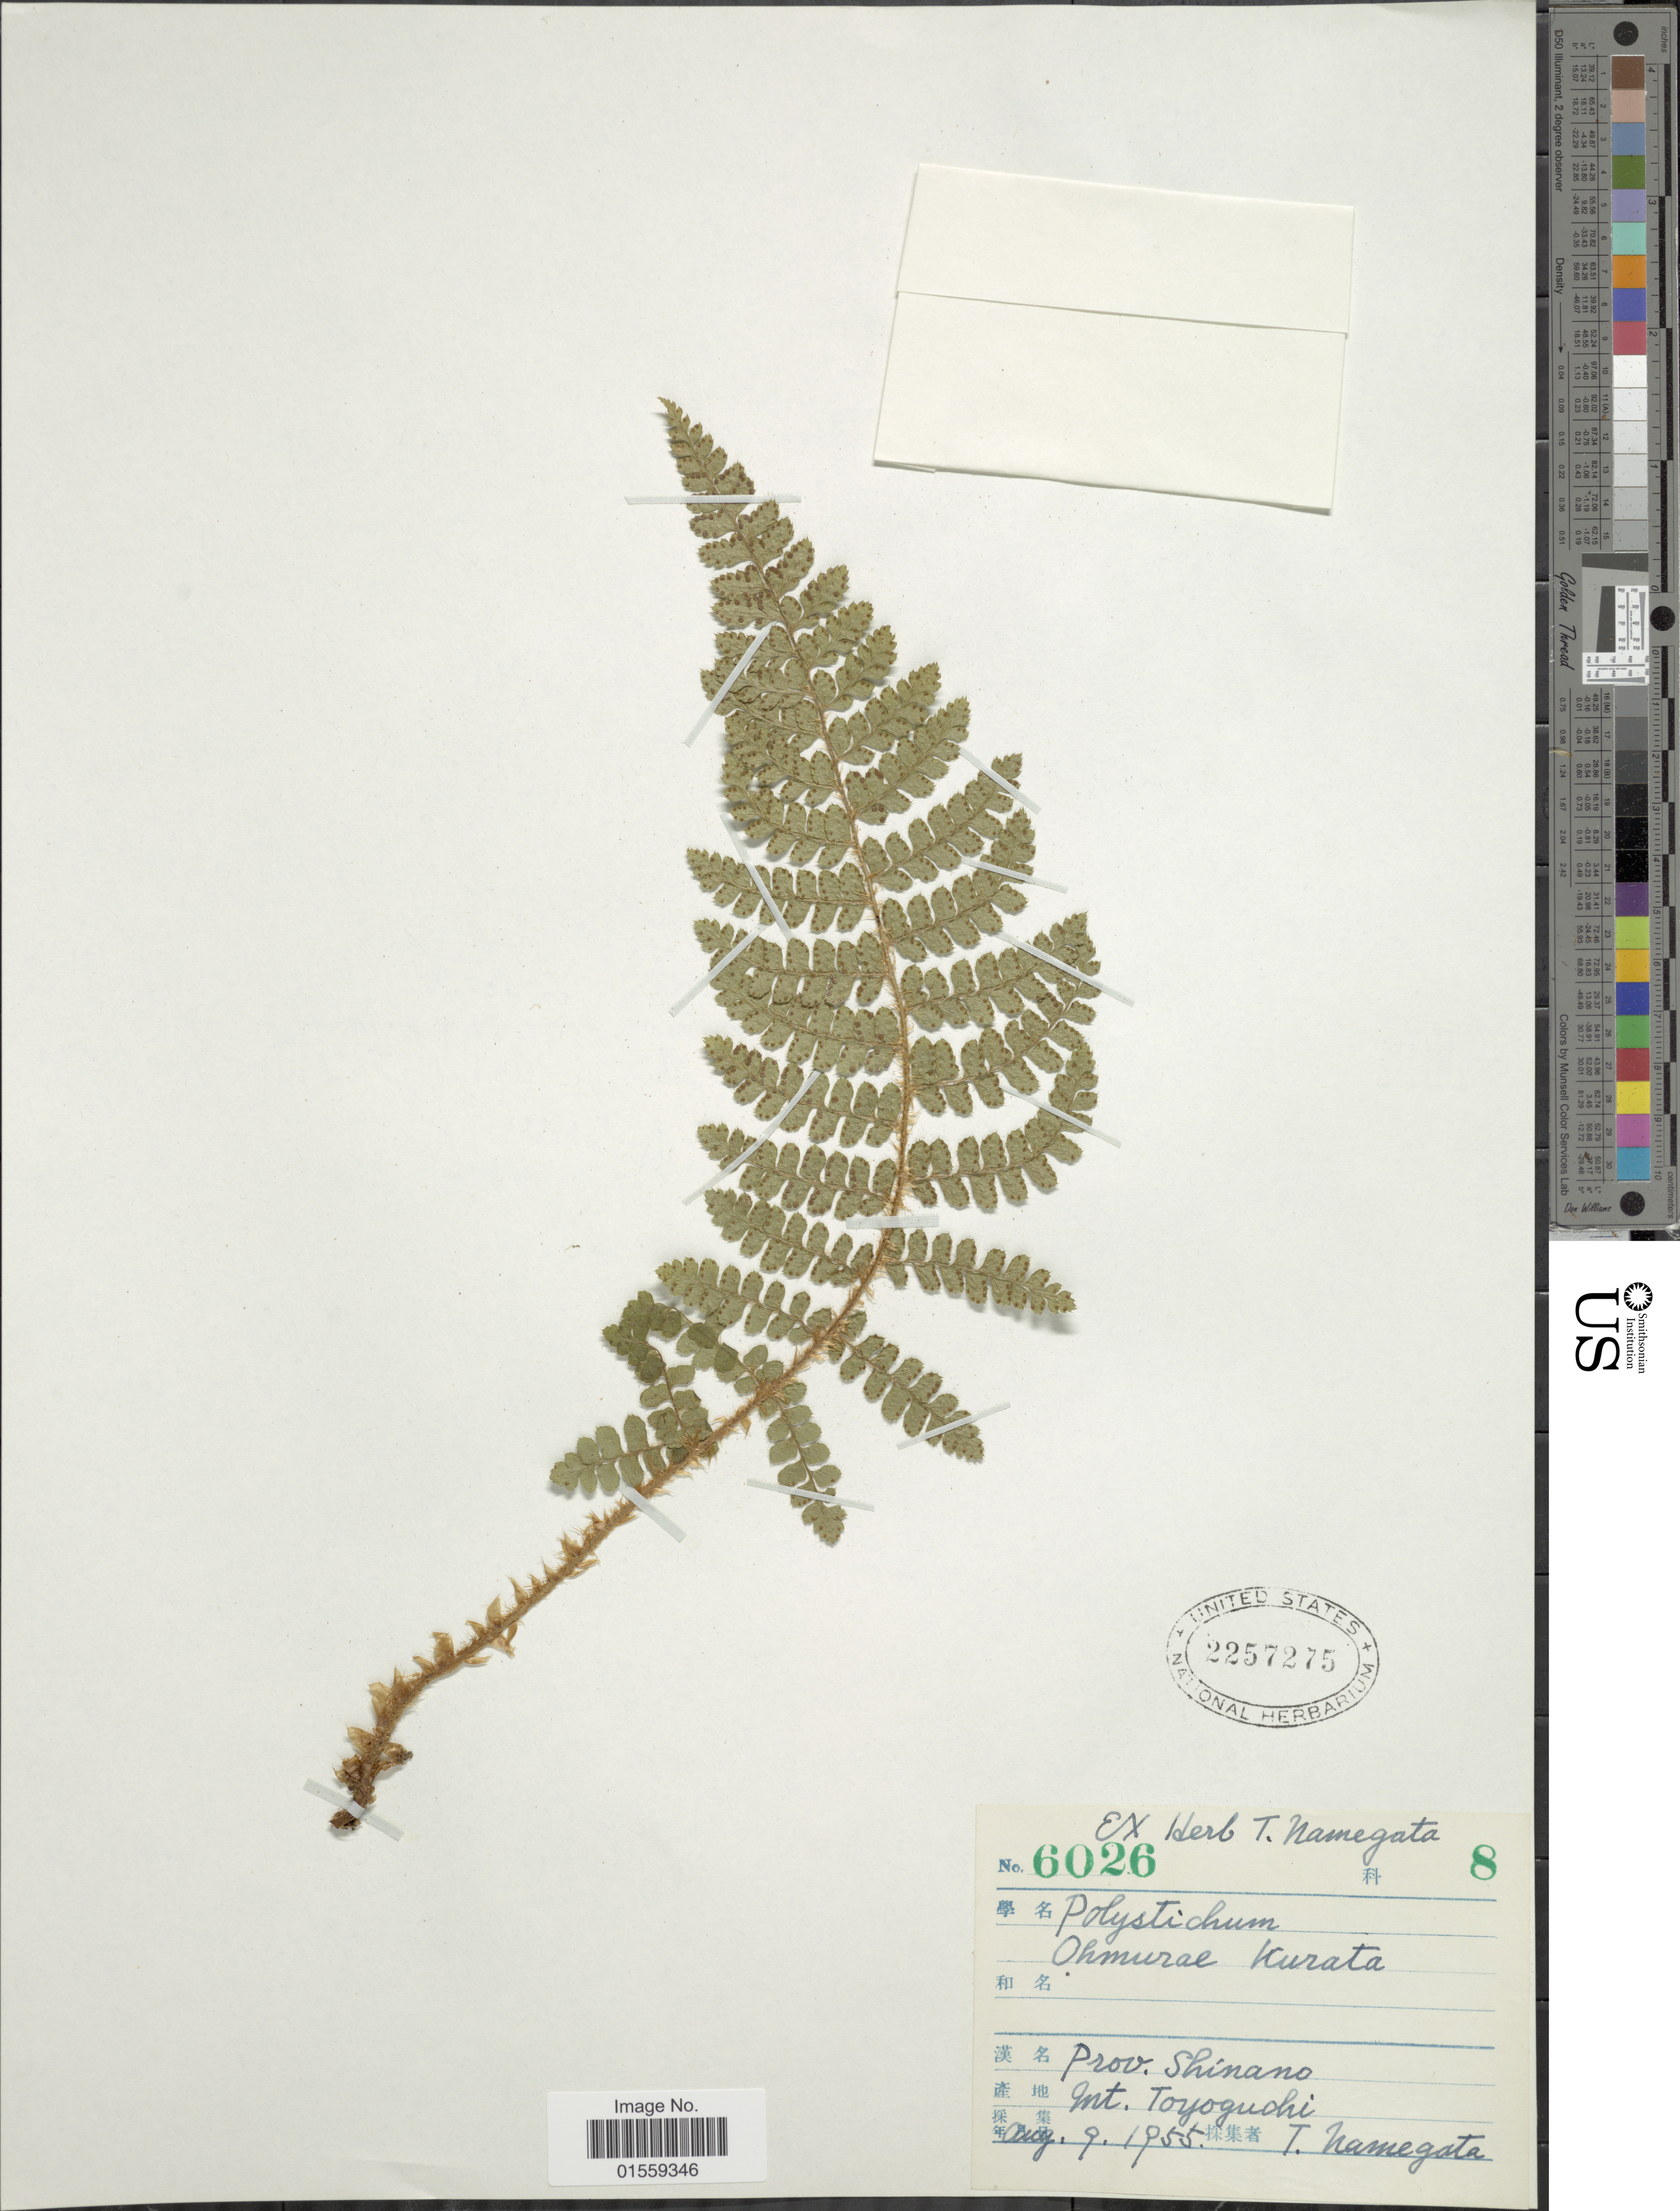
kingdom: Plantae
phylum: Tracheophyta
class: Polypodiopsida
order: Polypodiales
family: Dryopteridaceae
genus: Polystichum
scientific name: Polystichum ohmurae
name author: Sa. Kurata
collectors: T. Namegata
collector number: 6026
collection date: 1955-08-09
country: Japan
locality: Prov. Shinano, Mt. Toyoguchi.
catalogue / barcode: US 2257275